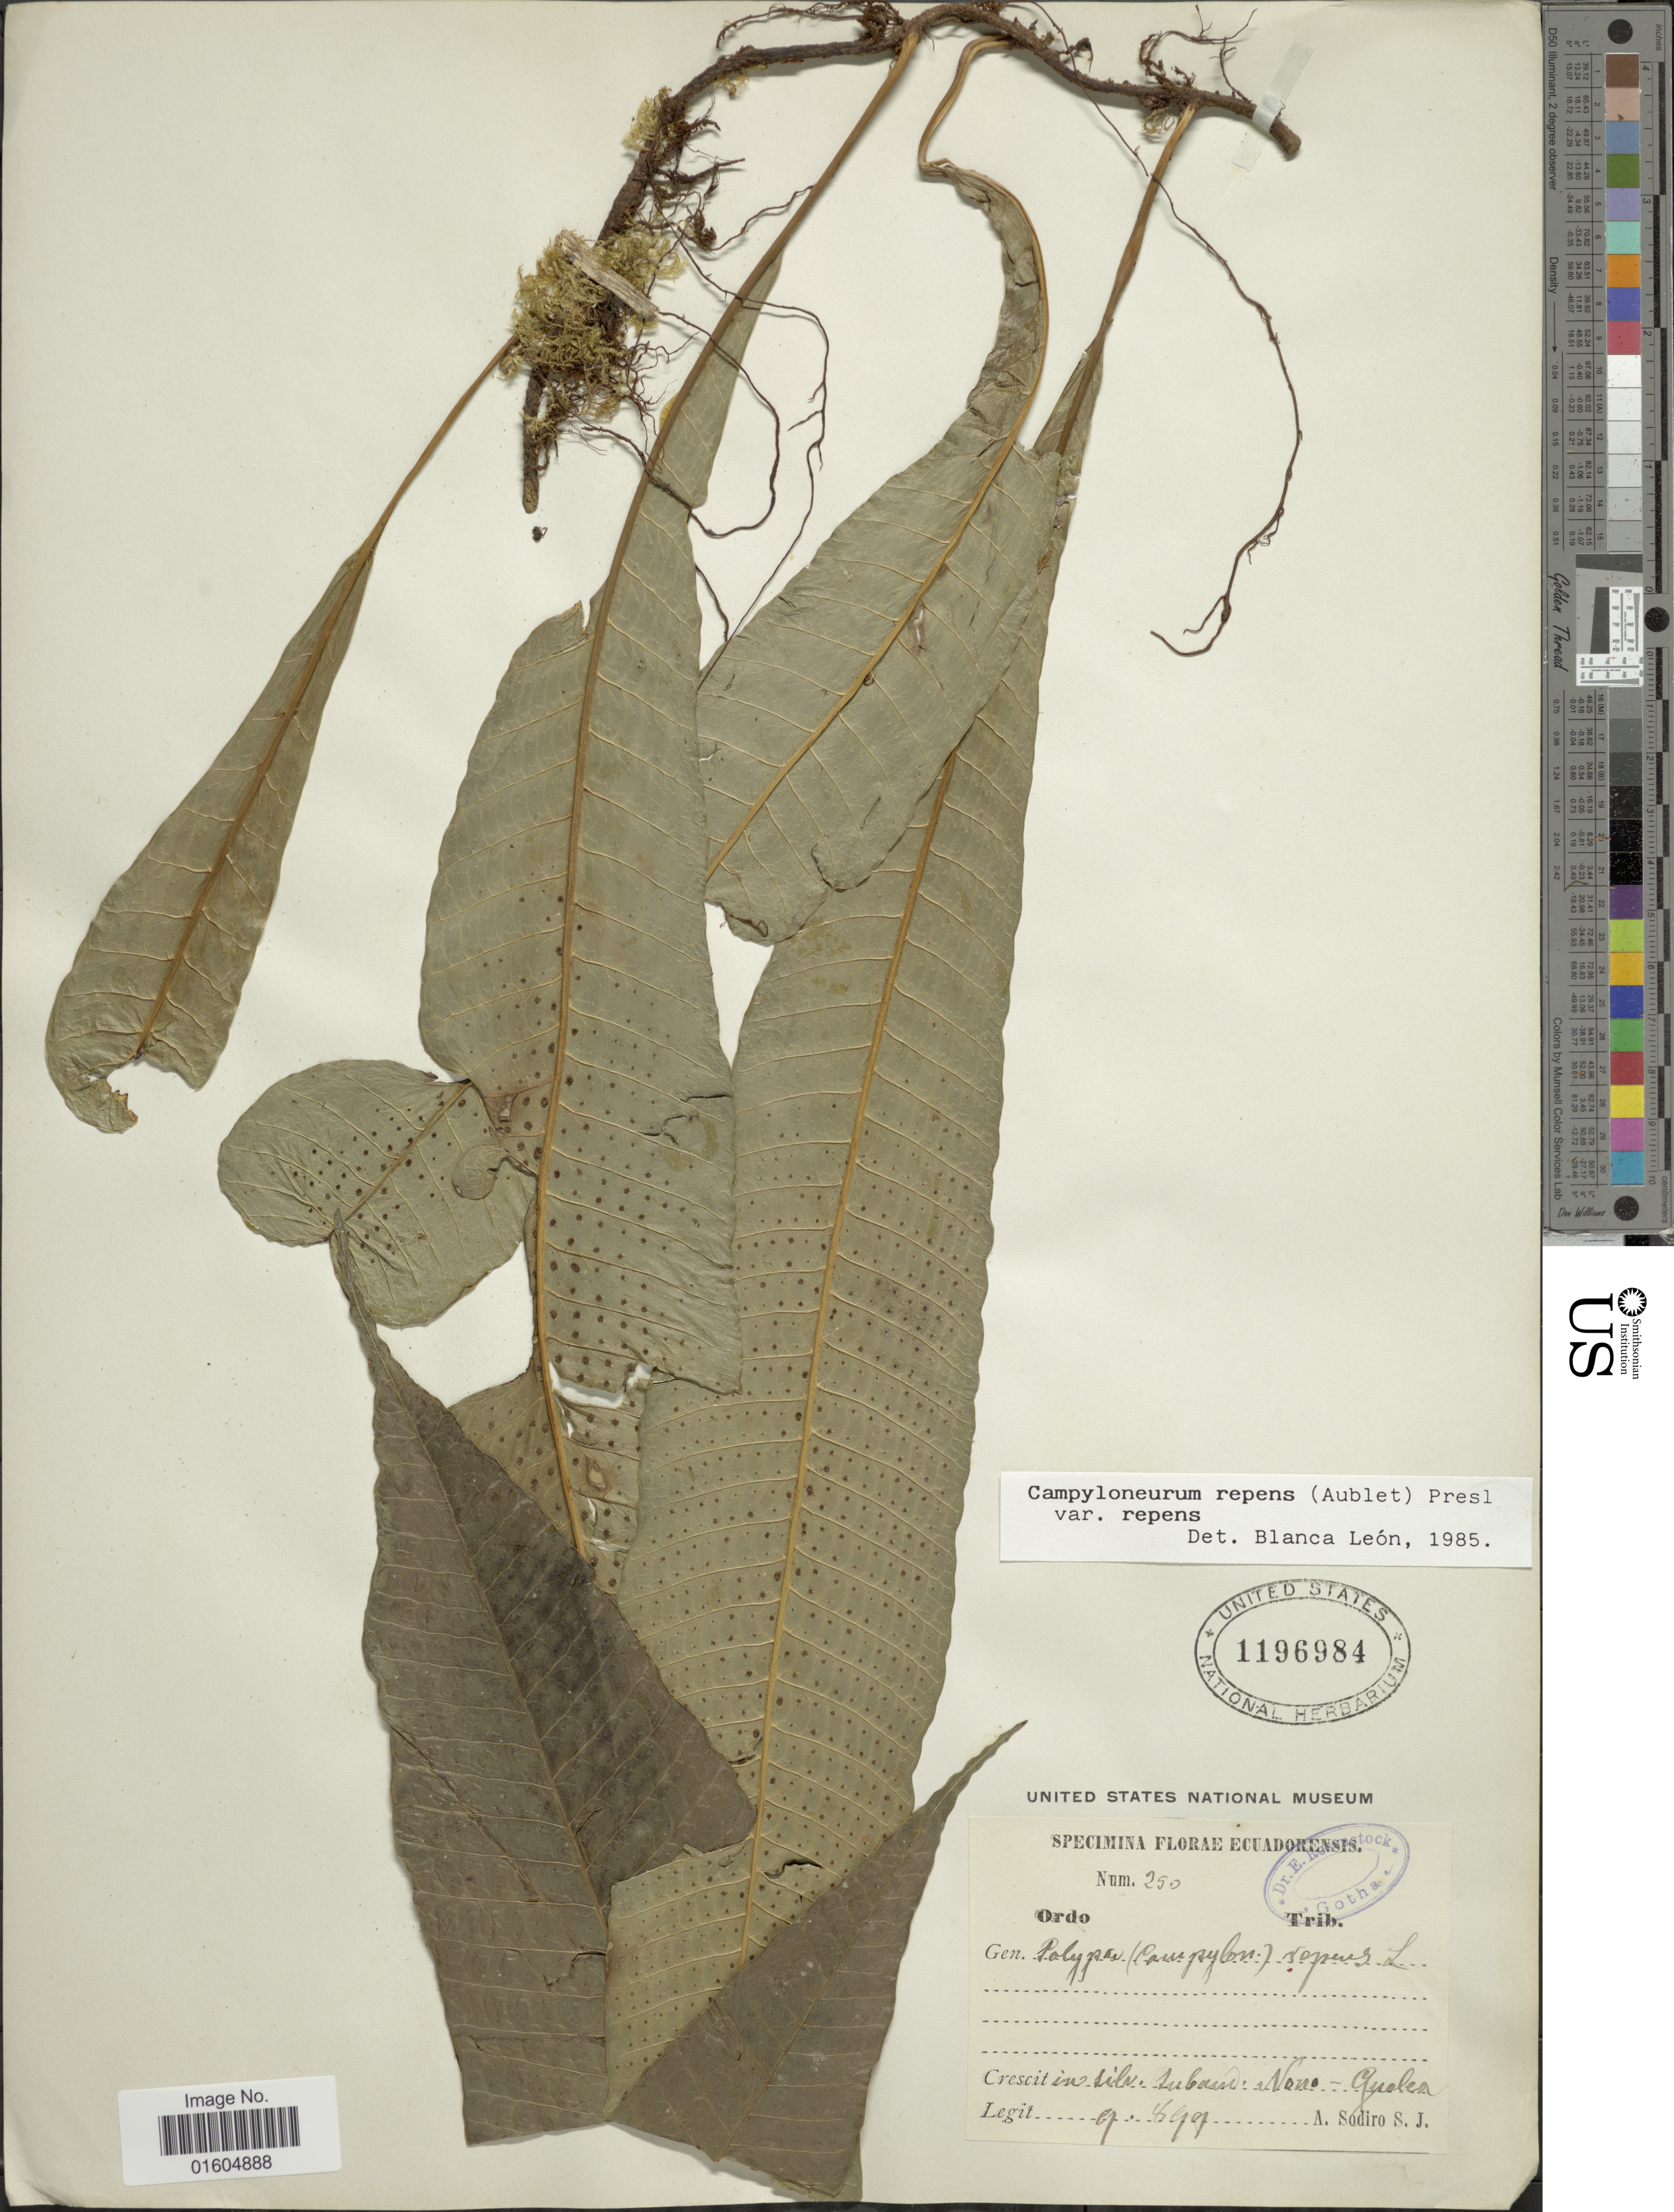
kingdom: Plantae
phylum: Tracheophyta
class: Polypodiopsida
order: Polypodiales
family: Polypodiaceae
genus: Campyloneurum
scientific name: Campyloneurum repens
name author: (Aubl.) C. Presl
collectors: A. Sodiro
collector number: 899*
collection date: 1899-09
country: Ecuador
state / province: Pichincha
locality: Ecuadorensis. in sil. subane. Nono-Gualea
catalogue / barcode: US 1196984